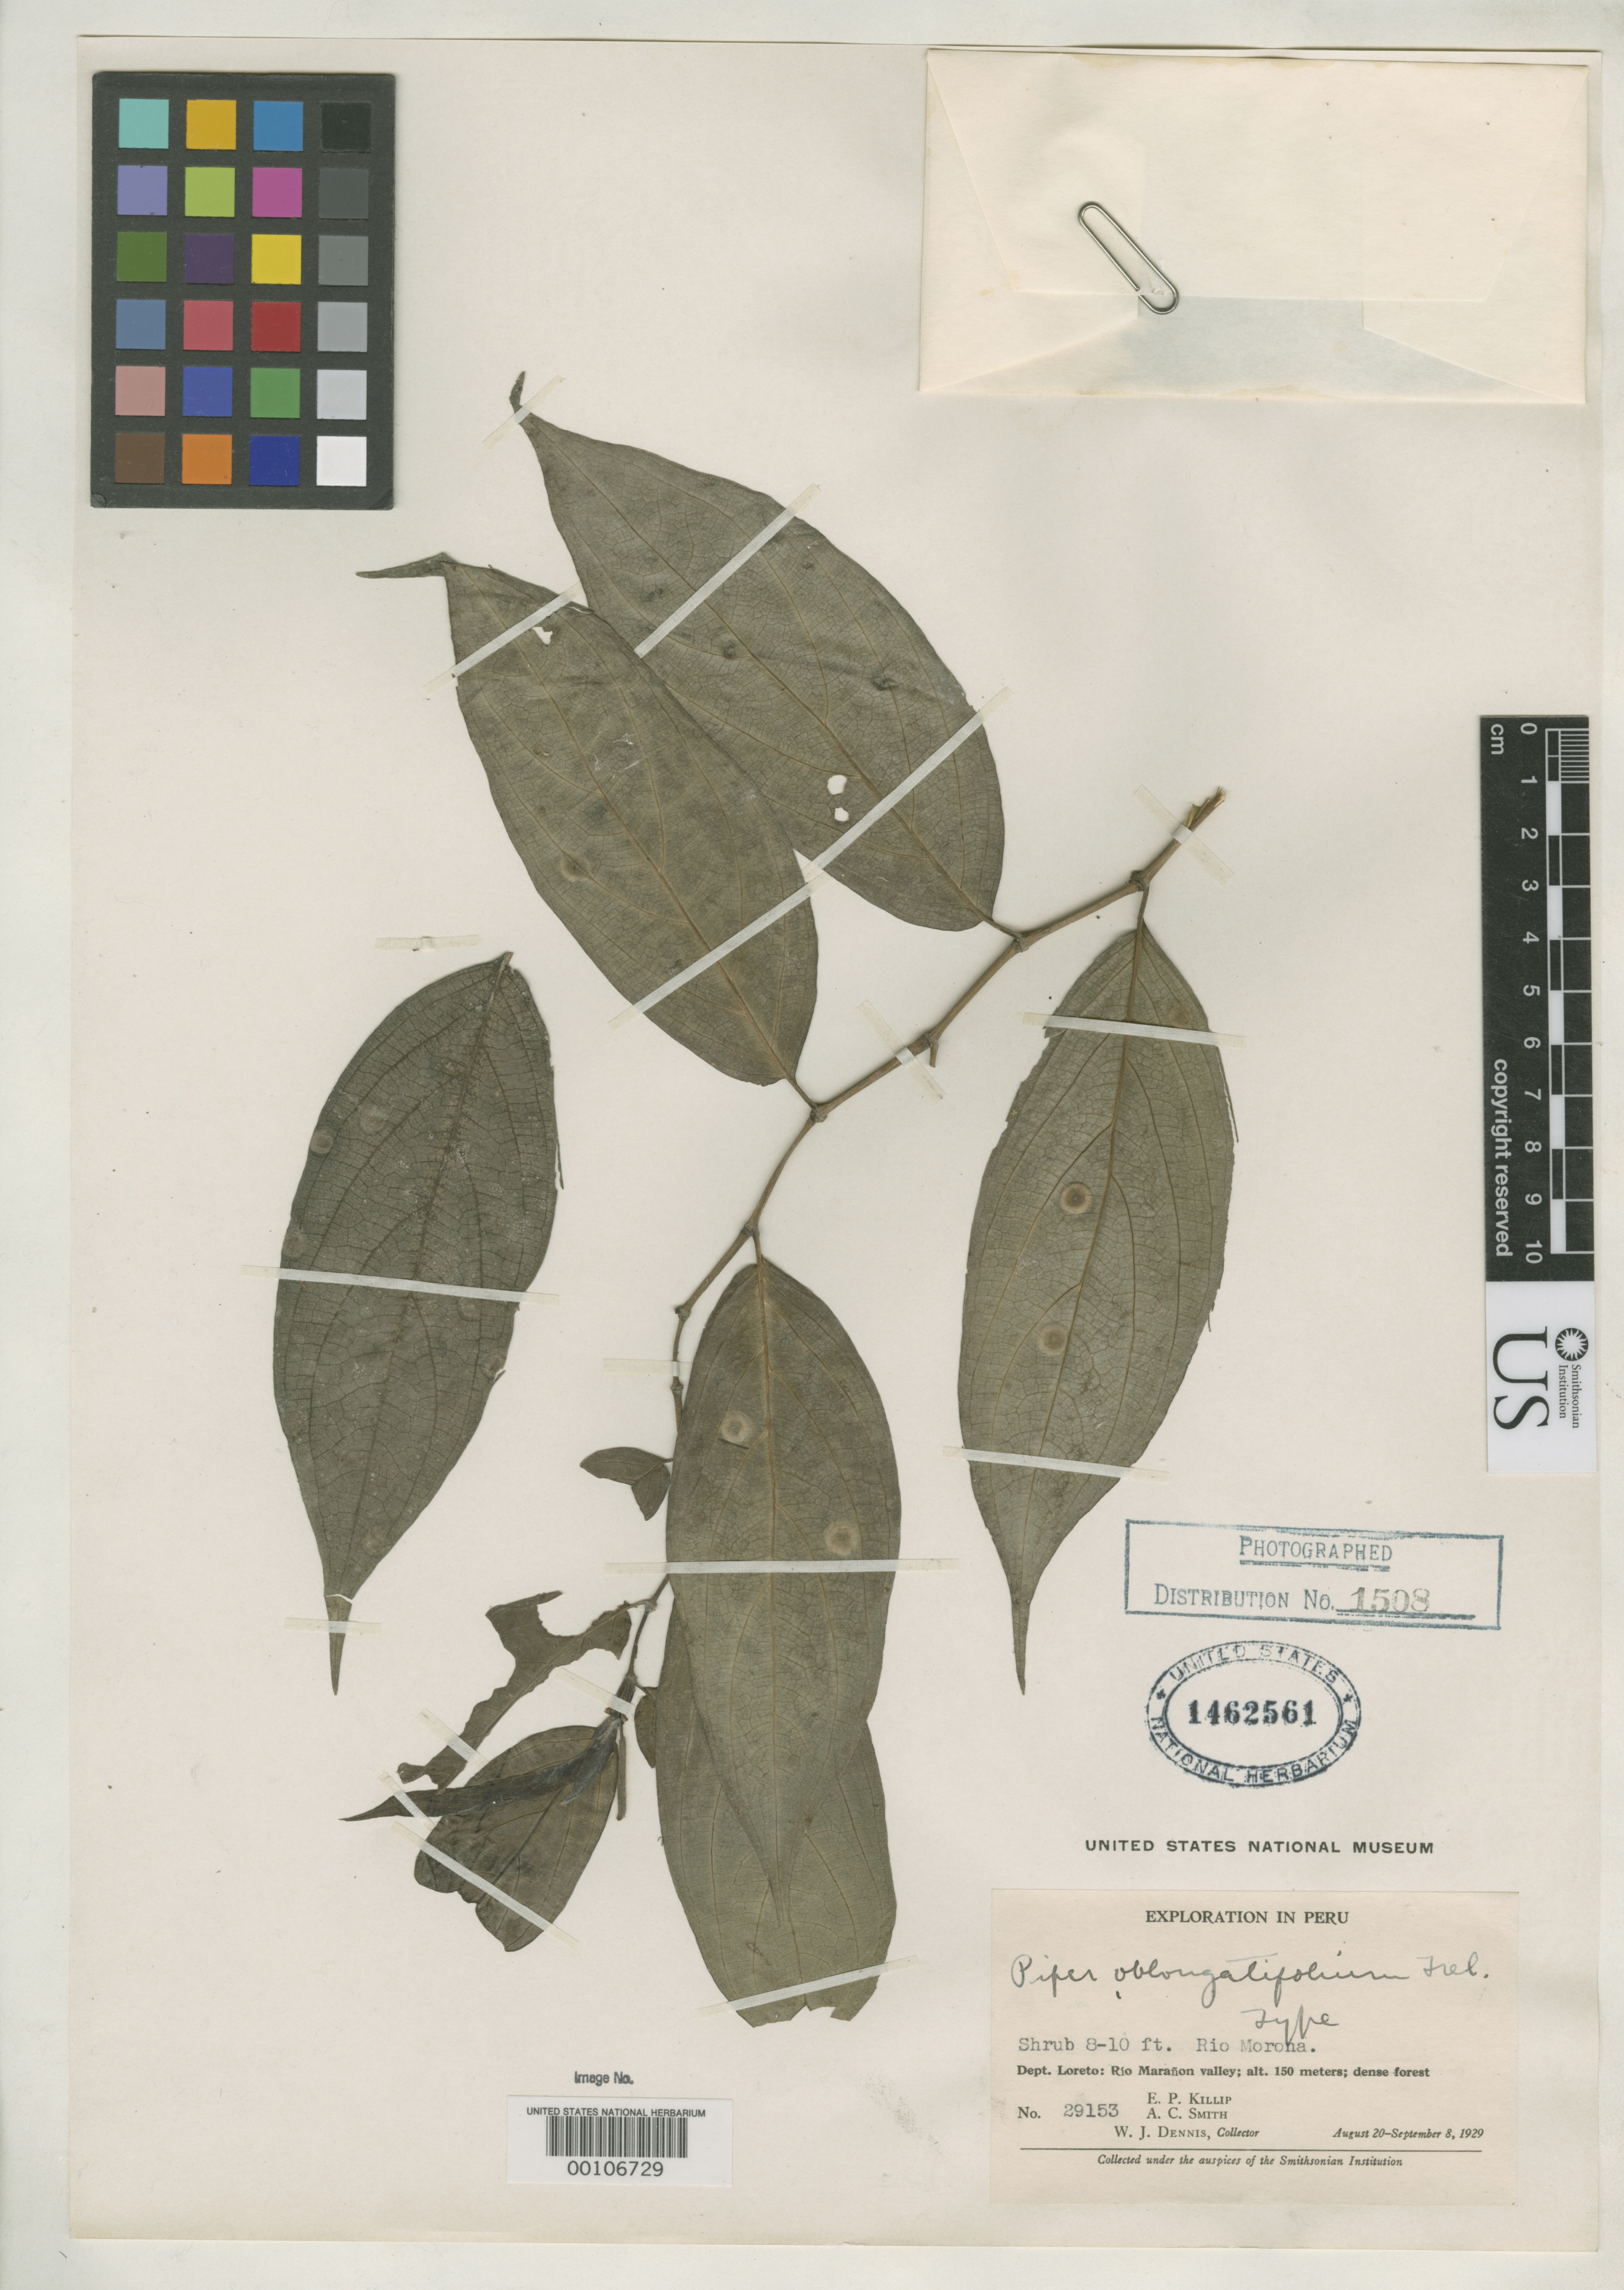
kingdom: Plantae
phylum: Tracheophyta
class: Magnoliopsida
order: Piperales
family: Piperaceae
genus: Piper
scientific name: Piper oblongatifolium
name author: Trel. in J.F. Macbr.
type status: Holotype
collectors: E. P. Killip & A. C. Smith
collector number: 29153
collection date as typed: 20 Aug 1929 to 08 Sep 1929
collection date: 1929-08-20/1929-09-08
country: Peru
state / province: Loreto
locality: Rio Maranon Valley.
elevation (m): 150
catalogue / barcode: US 1462561